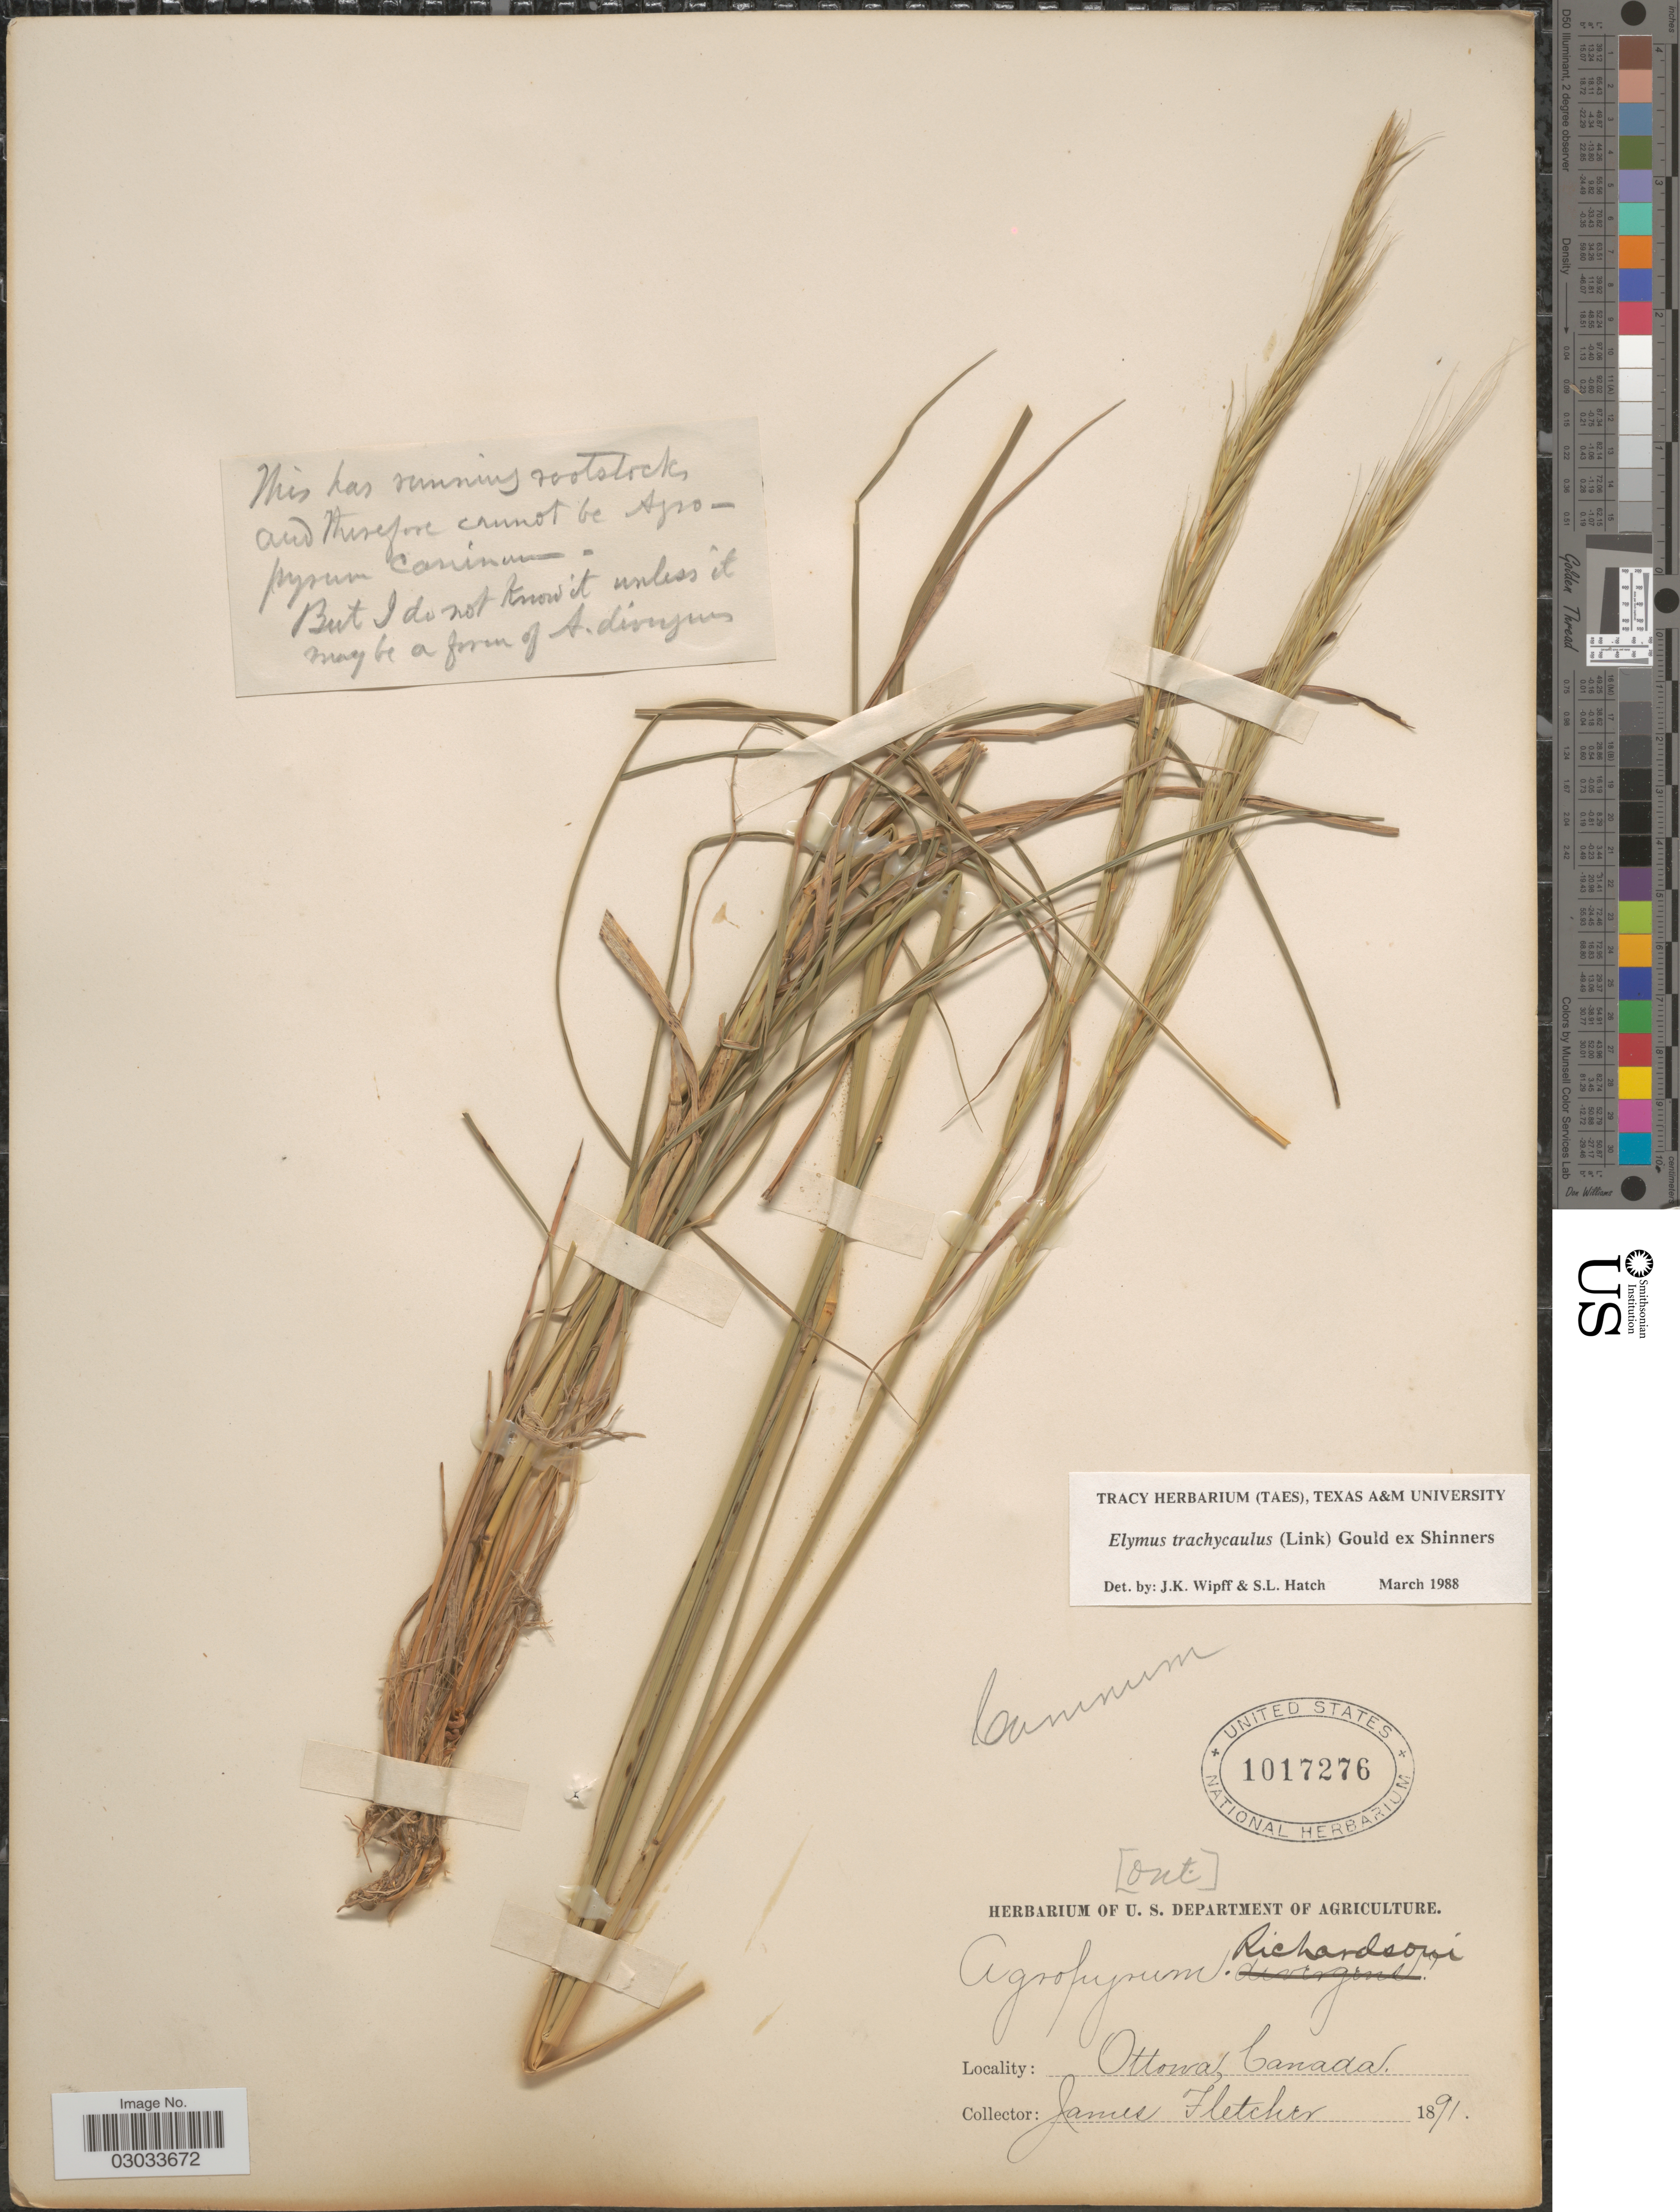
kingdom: Plantae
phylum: Tracheophyta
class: Liliopsida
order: Poales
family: Poaceae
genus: Elymus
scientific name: Elymus trachycaulus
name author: (Link) Gould ex Shinners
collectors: J. Fletcher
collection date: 1891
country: Canada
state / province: Ontario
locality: Ottawa.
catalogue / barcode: US 1017276